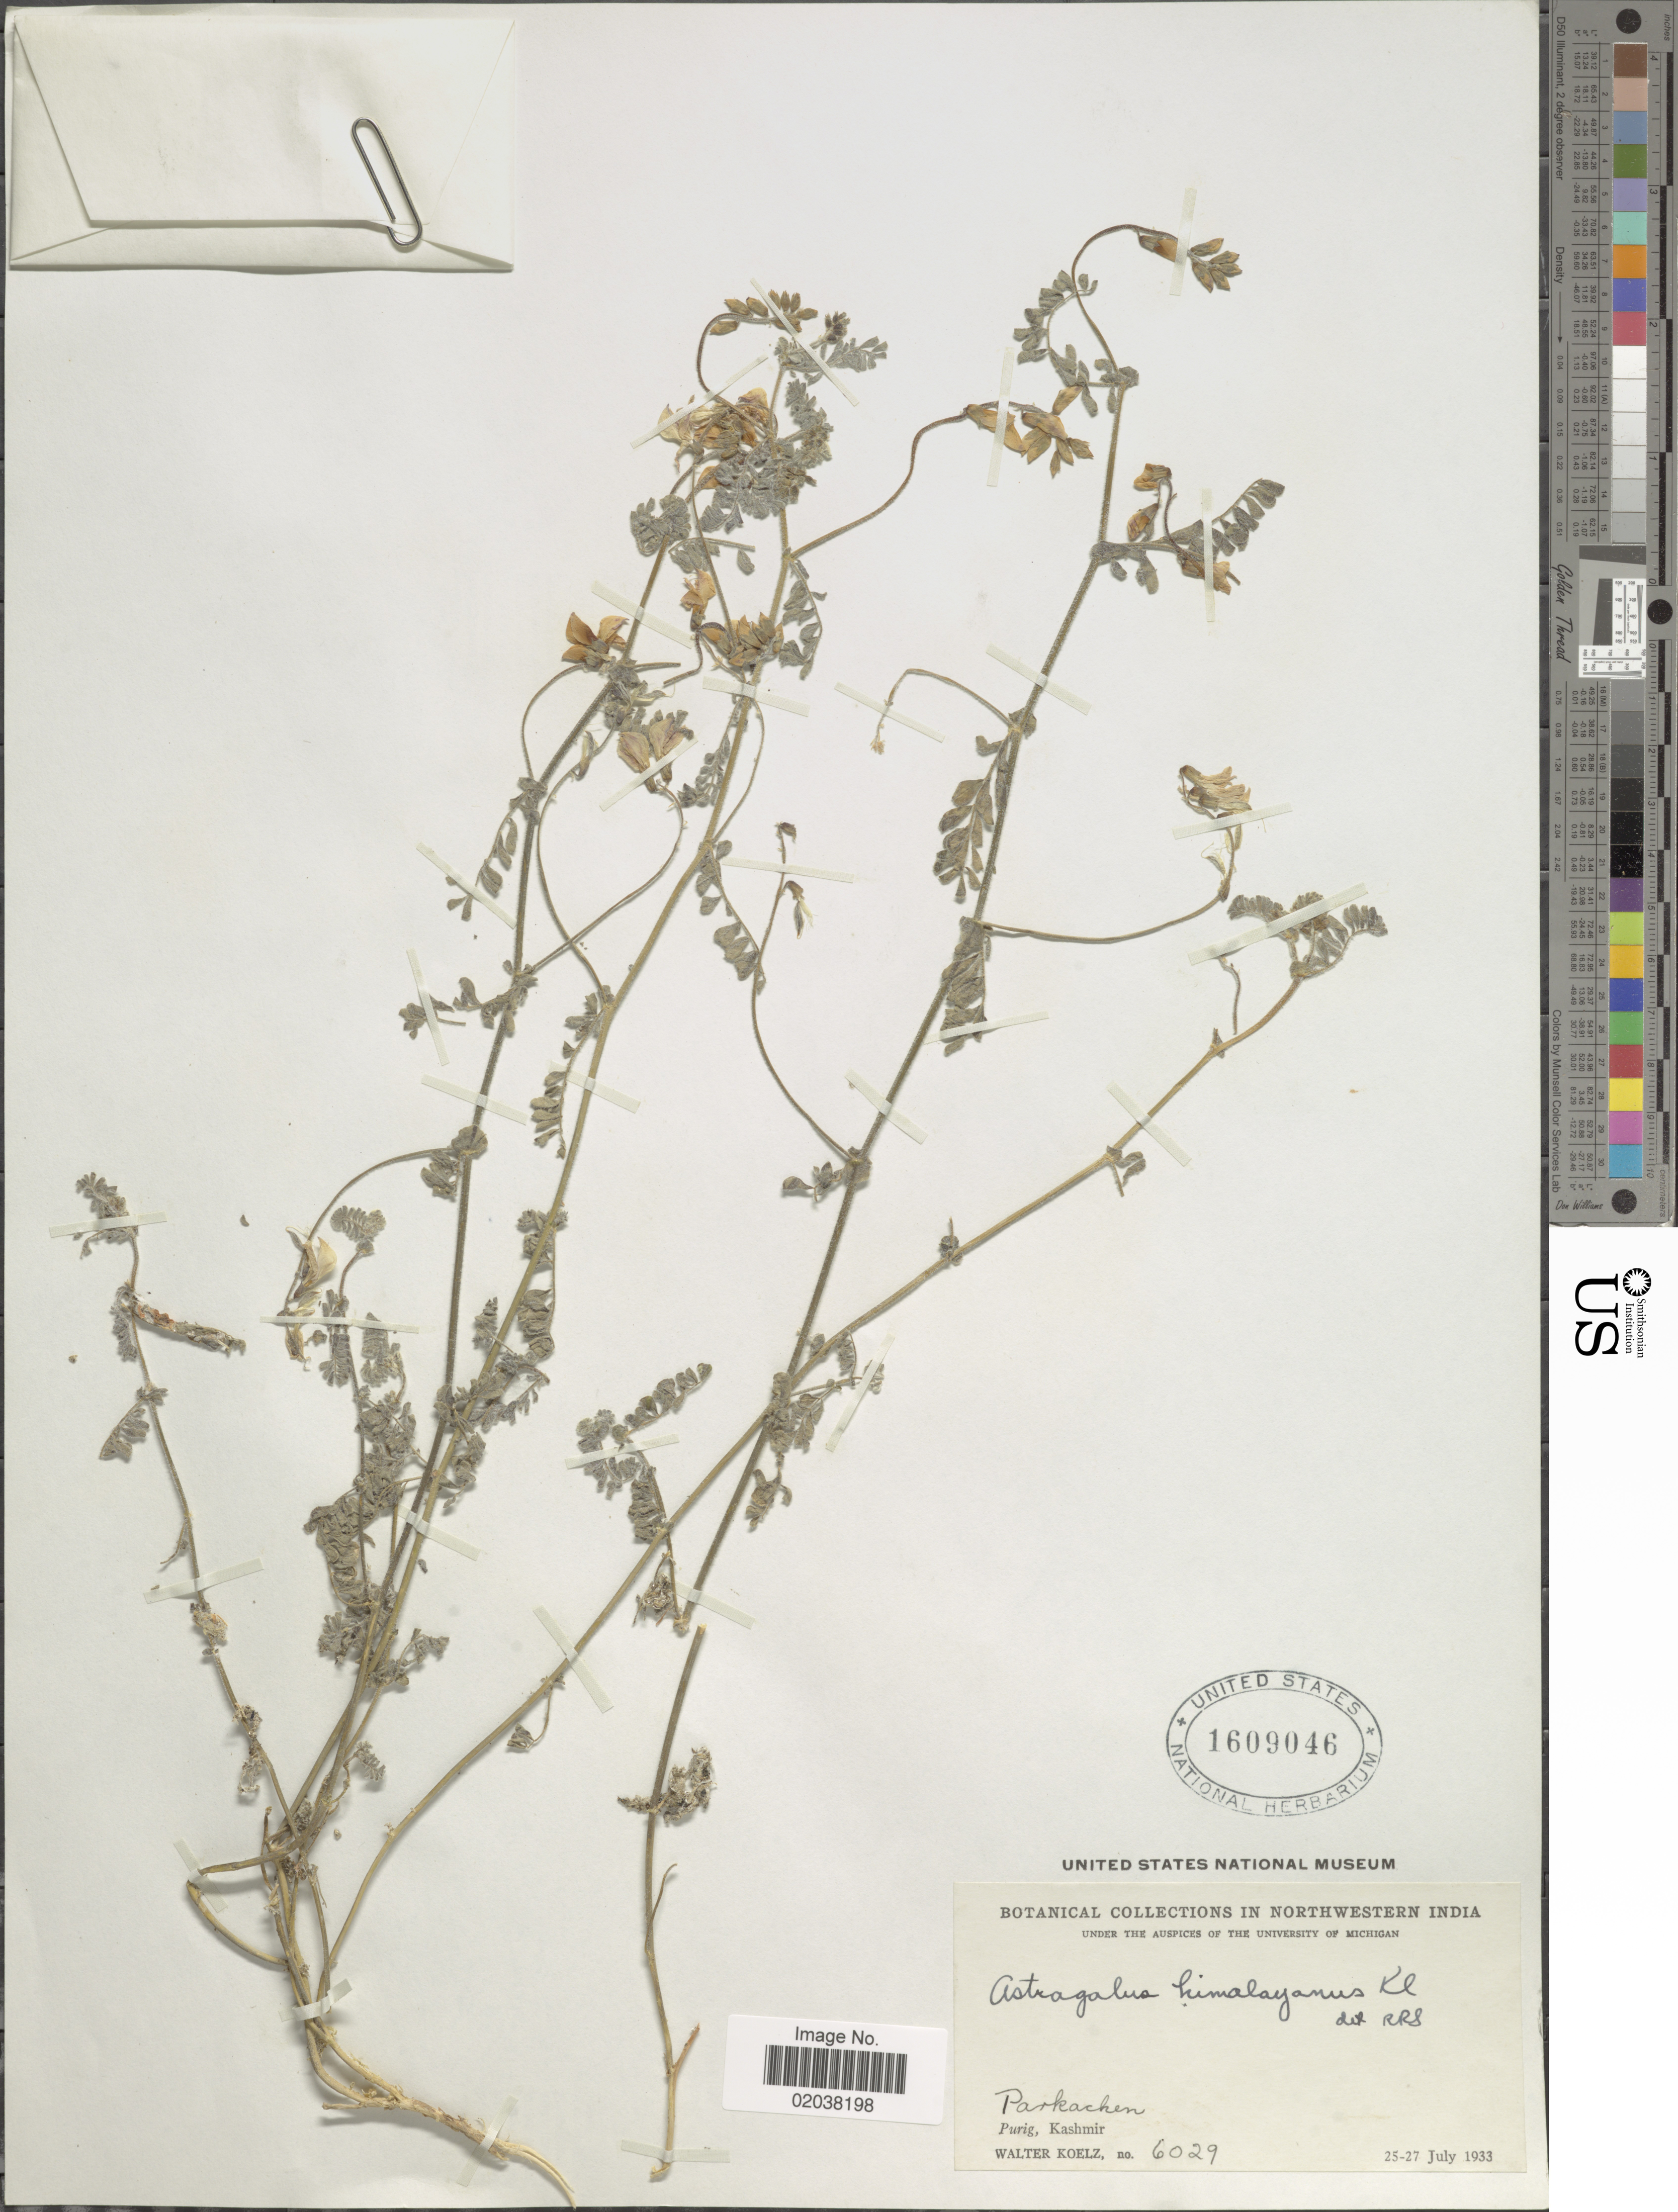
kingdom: Plantae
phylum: Tracheophyta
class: Magnoliopsida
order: Fabales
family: Fabaceae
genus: Astragalus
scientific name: Astragalus himalayanus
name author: Klotzsch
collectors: W. N. Koelz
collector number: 6029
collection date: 1933-07-25/1933-07-27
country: India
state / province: Jammu and Kashmir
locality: Northwestern India, Parkachen, Purig, Kashmir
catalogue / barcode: US 1609046